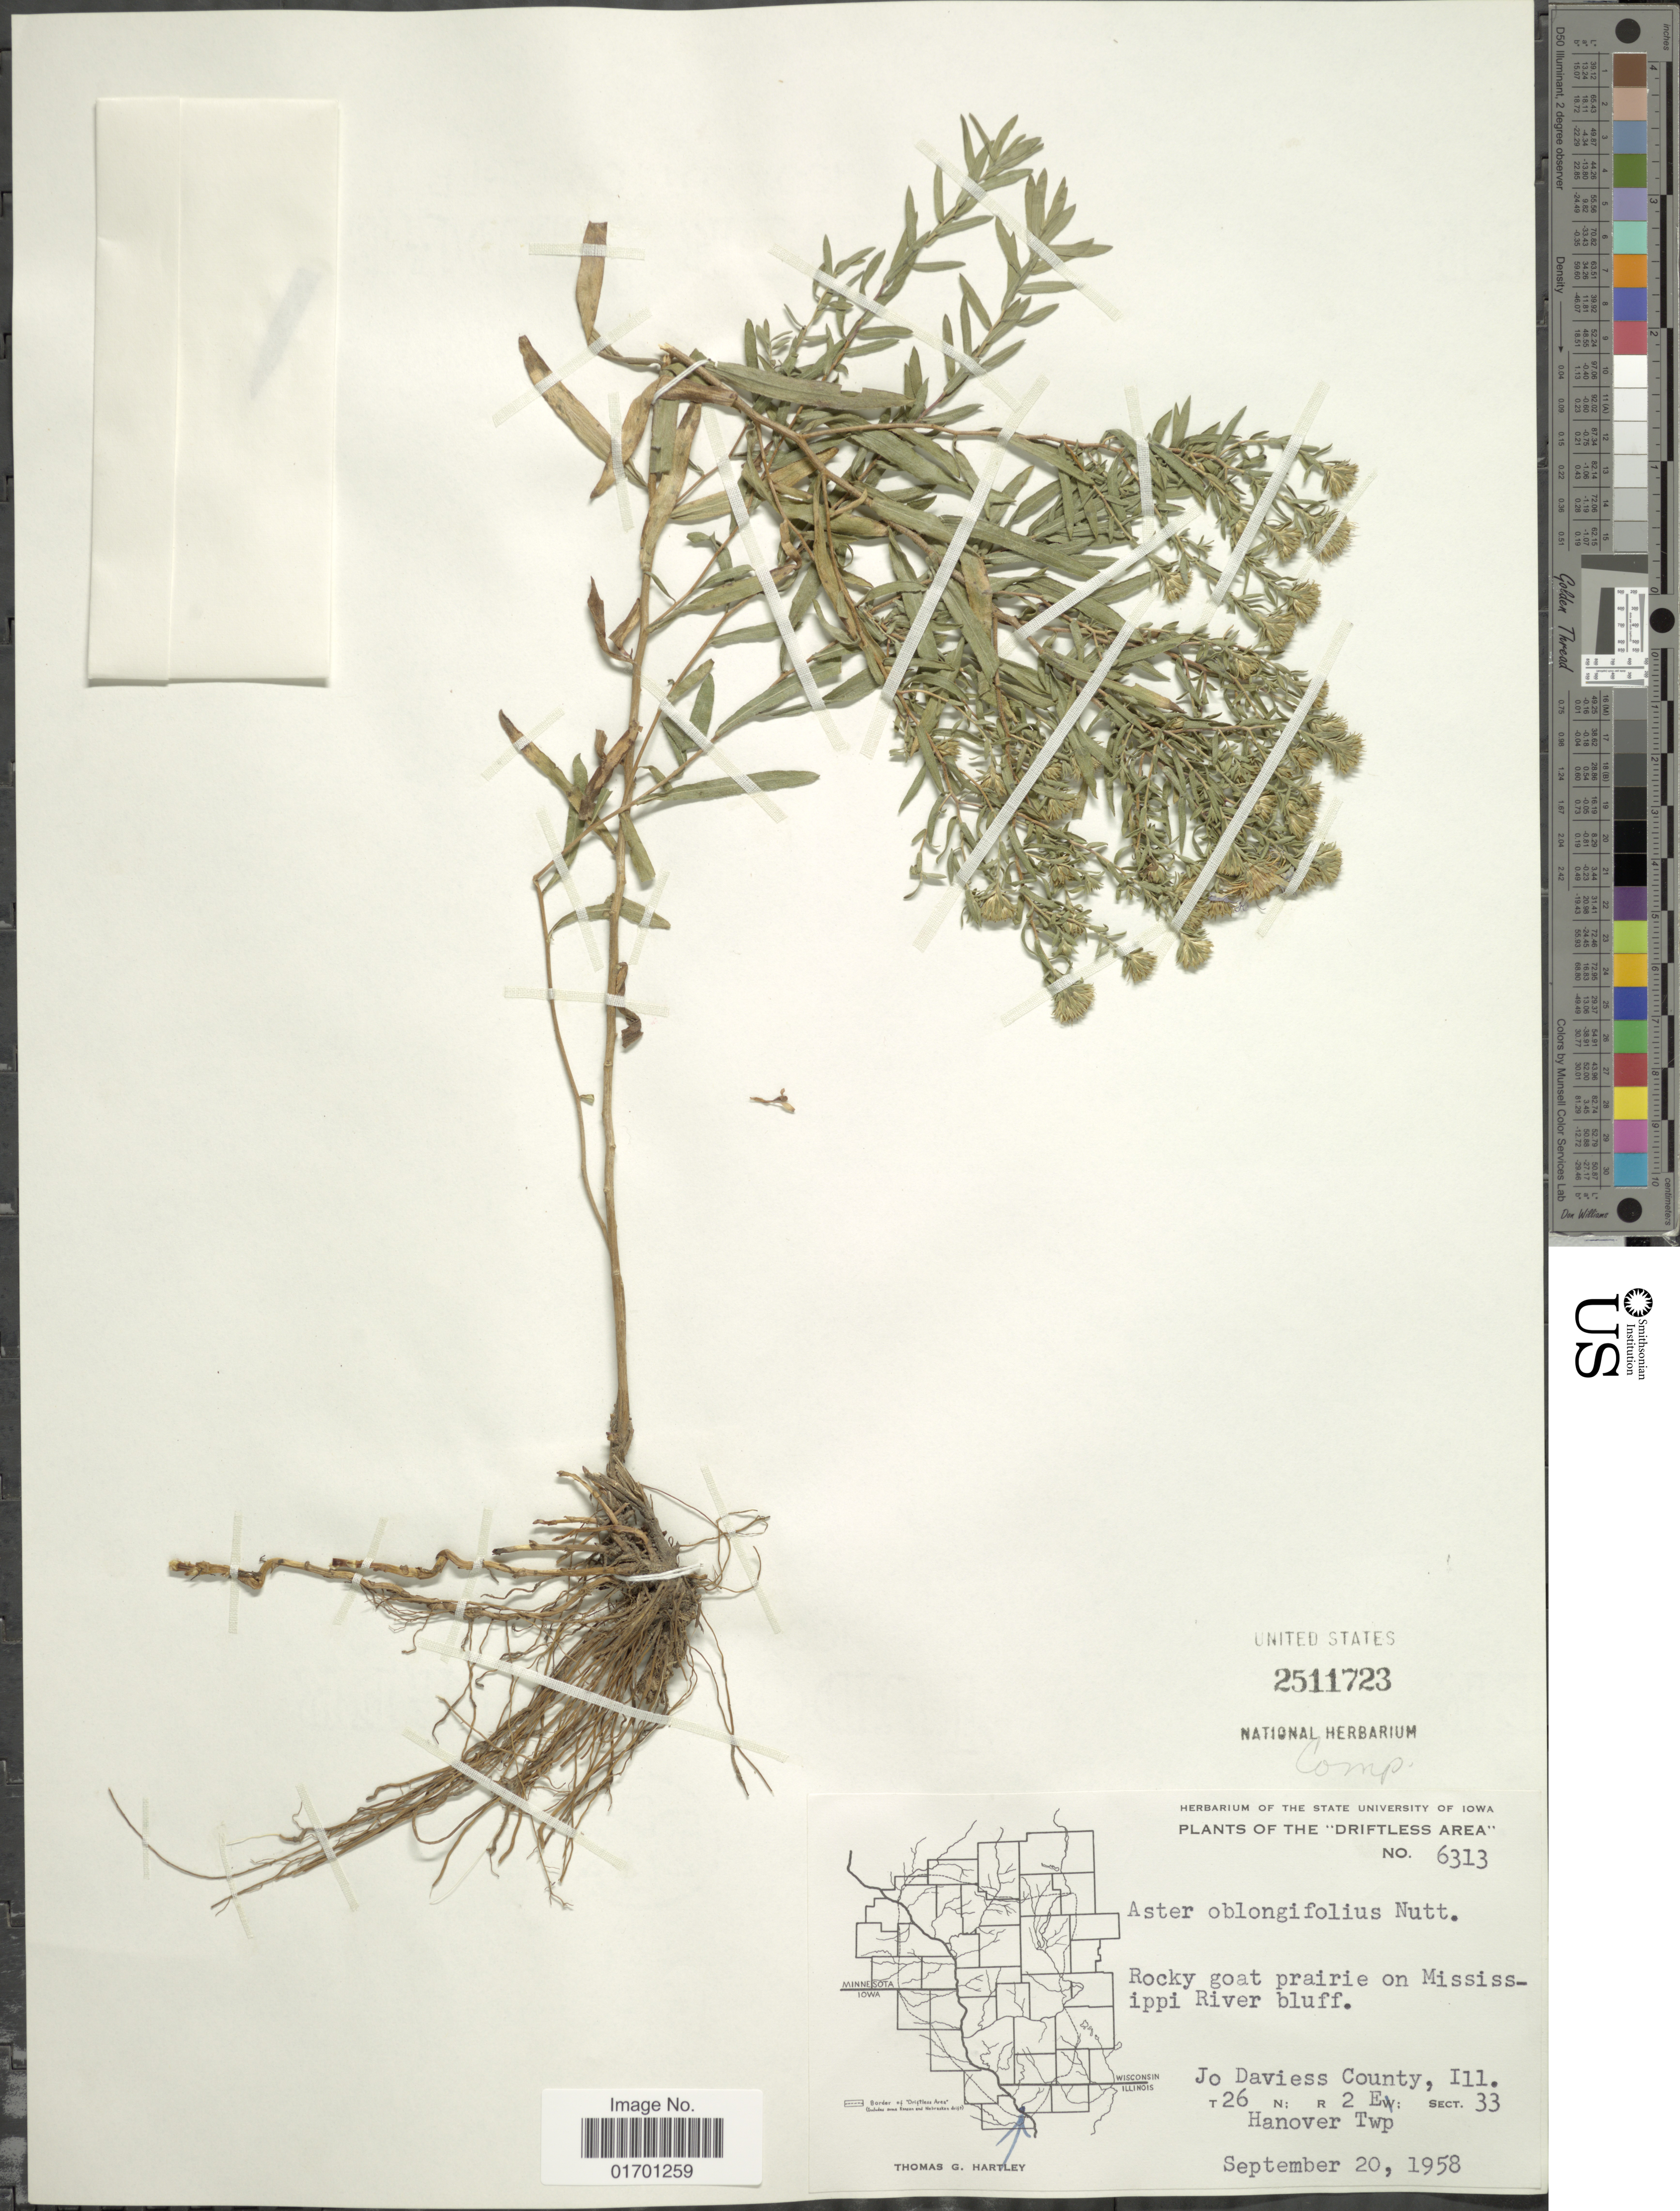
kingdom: Plantae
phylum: Tracheophyta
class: Magnoliopsida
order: Asterales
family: Asteraceae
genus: Symphyotrichum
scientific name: Symphyotrichum oblongifolium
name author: (Nutt.) G.L. Nesom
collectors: T. G. Hartley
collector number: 6313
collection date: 1958-09-20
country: United States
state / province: Illinois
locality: The "Driftless Area", rocky goat prairie on Mississippi River bluff, Jo Daviess County, T 26 N; R 2 E; Sect 33 Hanover Twp.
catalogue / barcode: US 2511723